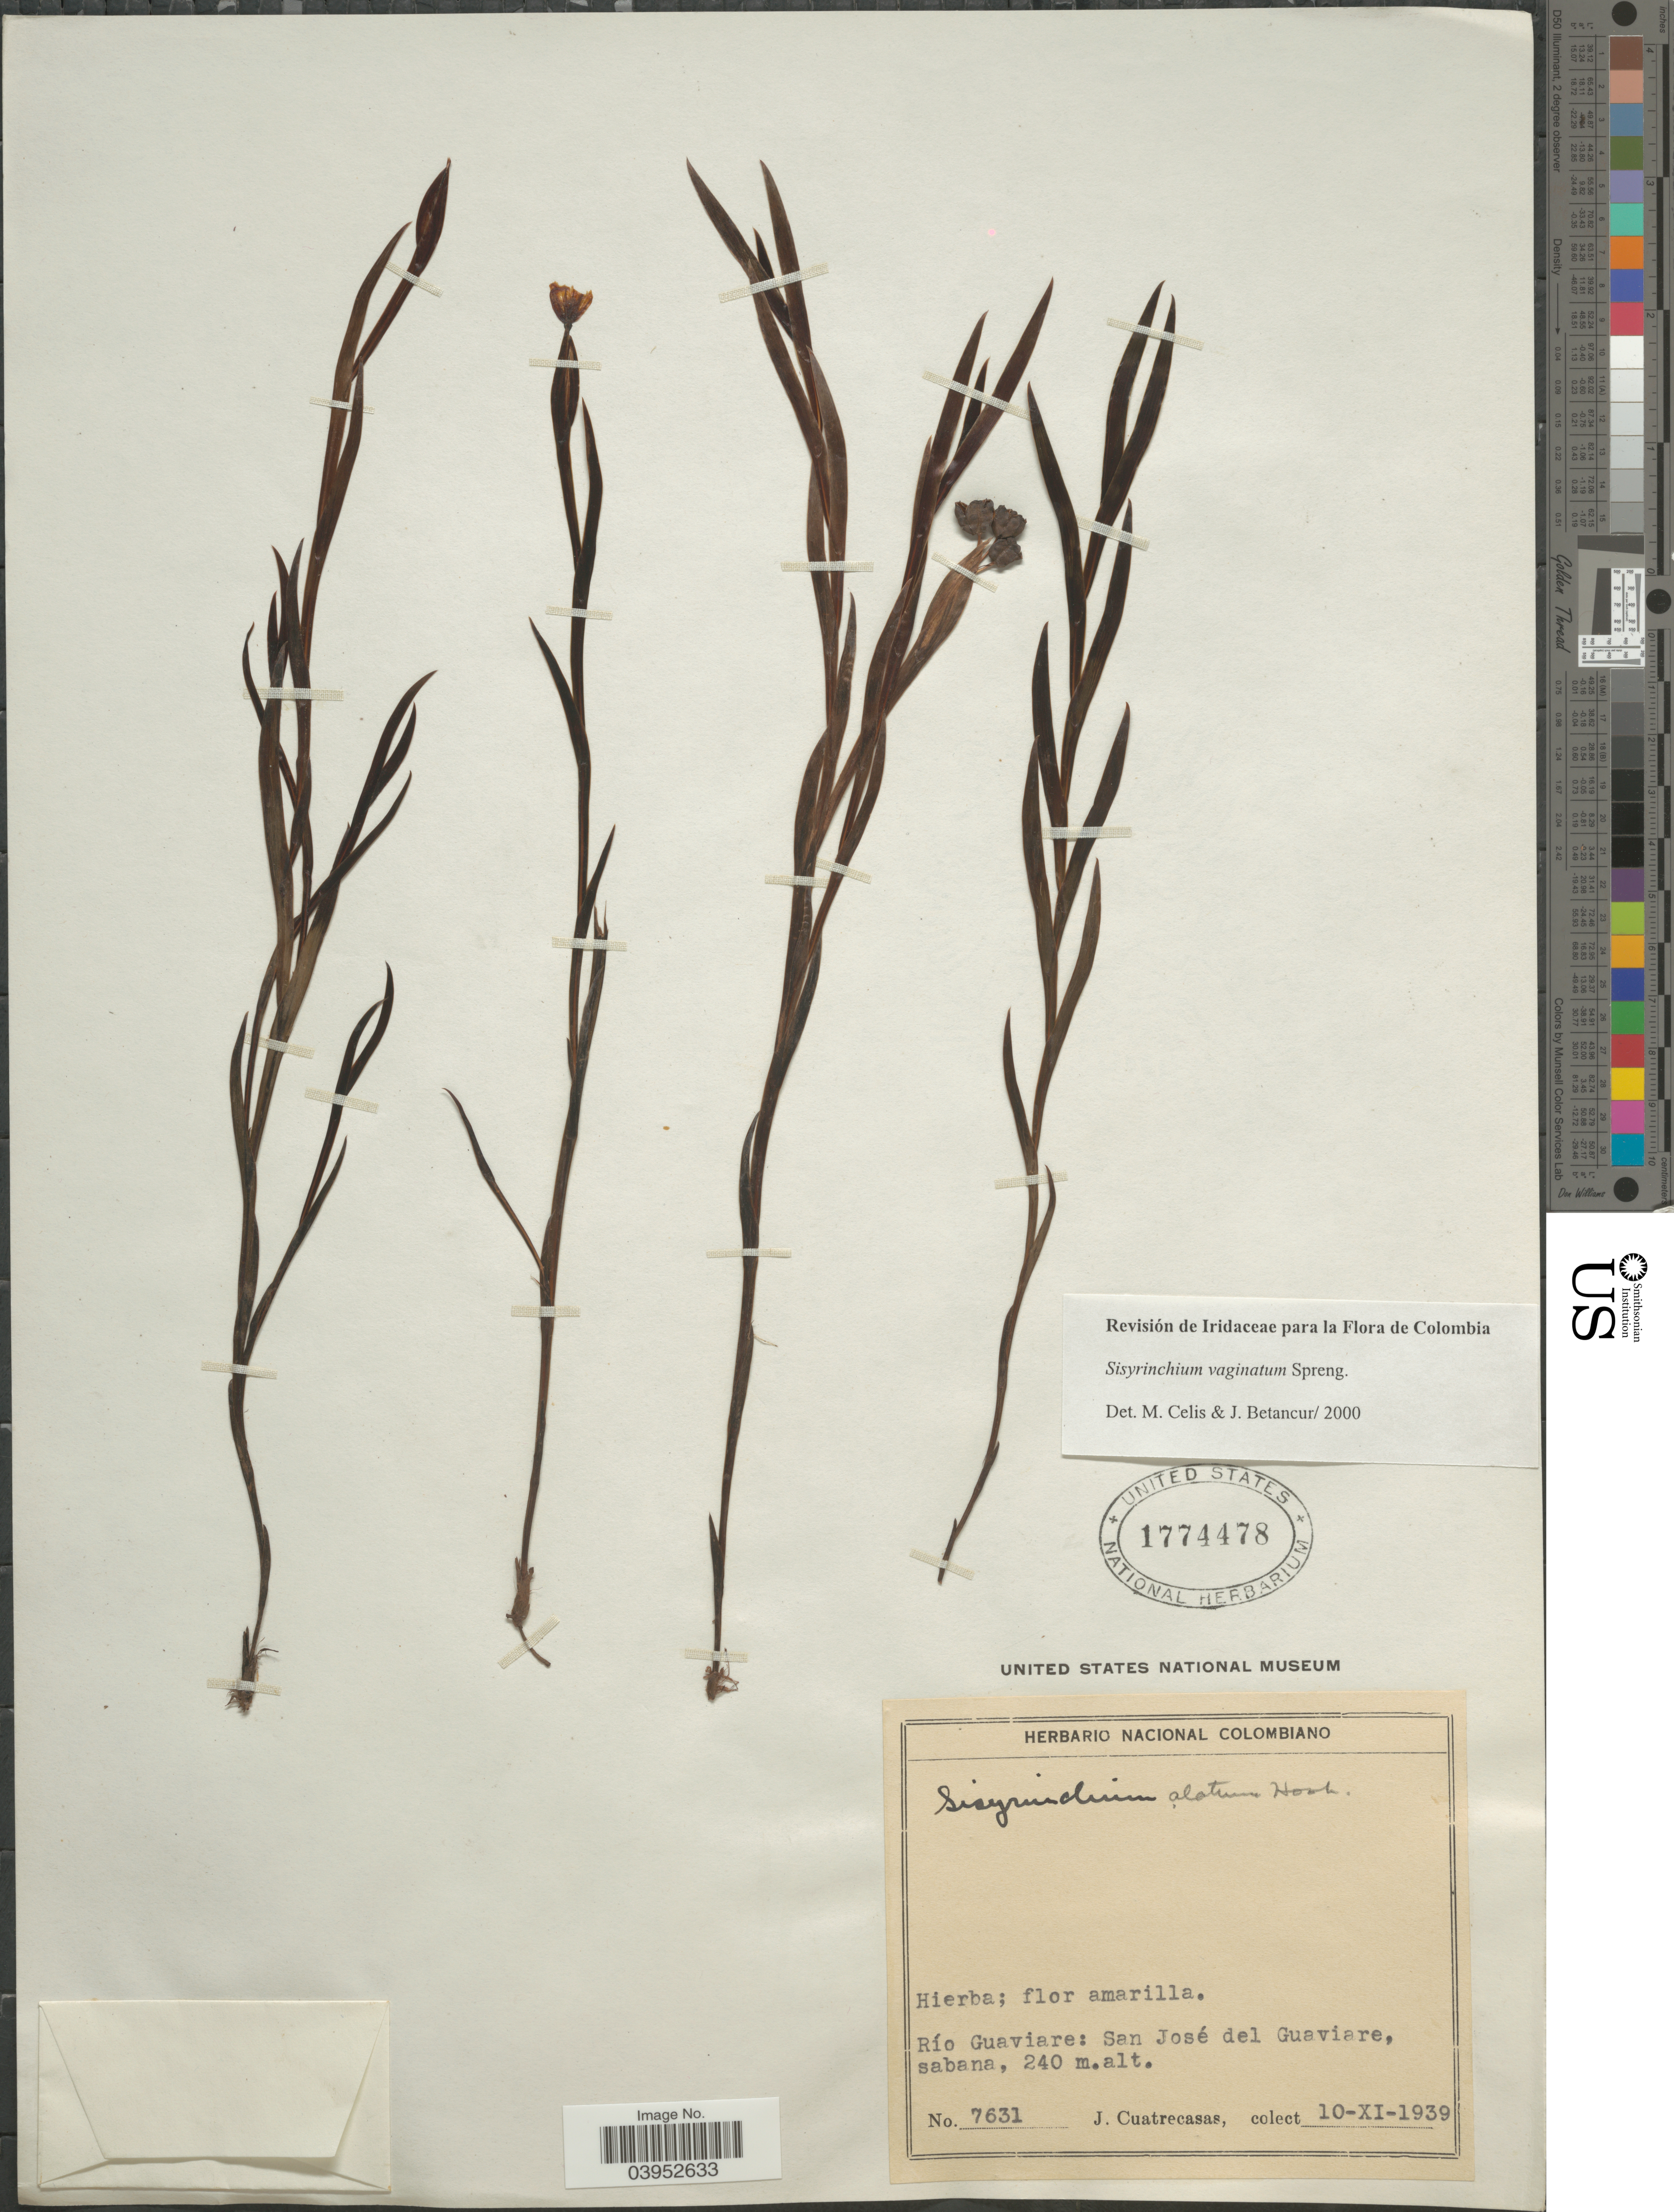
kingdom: Plantae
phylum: Tracheophyta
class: Liliopsida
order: Asparagales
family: Iridaceae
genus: Sisyrinchium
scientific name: Sisyrinchium vaginatum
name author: Spreng.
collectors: J. Cuatrecasas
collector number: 7631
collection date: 1939-11-10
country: Colombia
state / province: Guaviare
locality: Río Guaviare: San José del Guaviare, sabana.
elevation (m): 240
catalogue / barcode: US 1774478